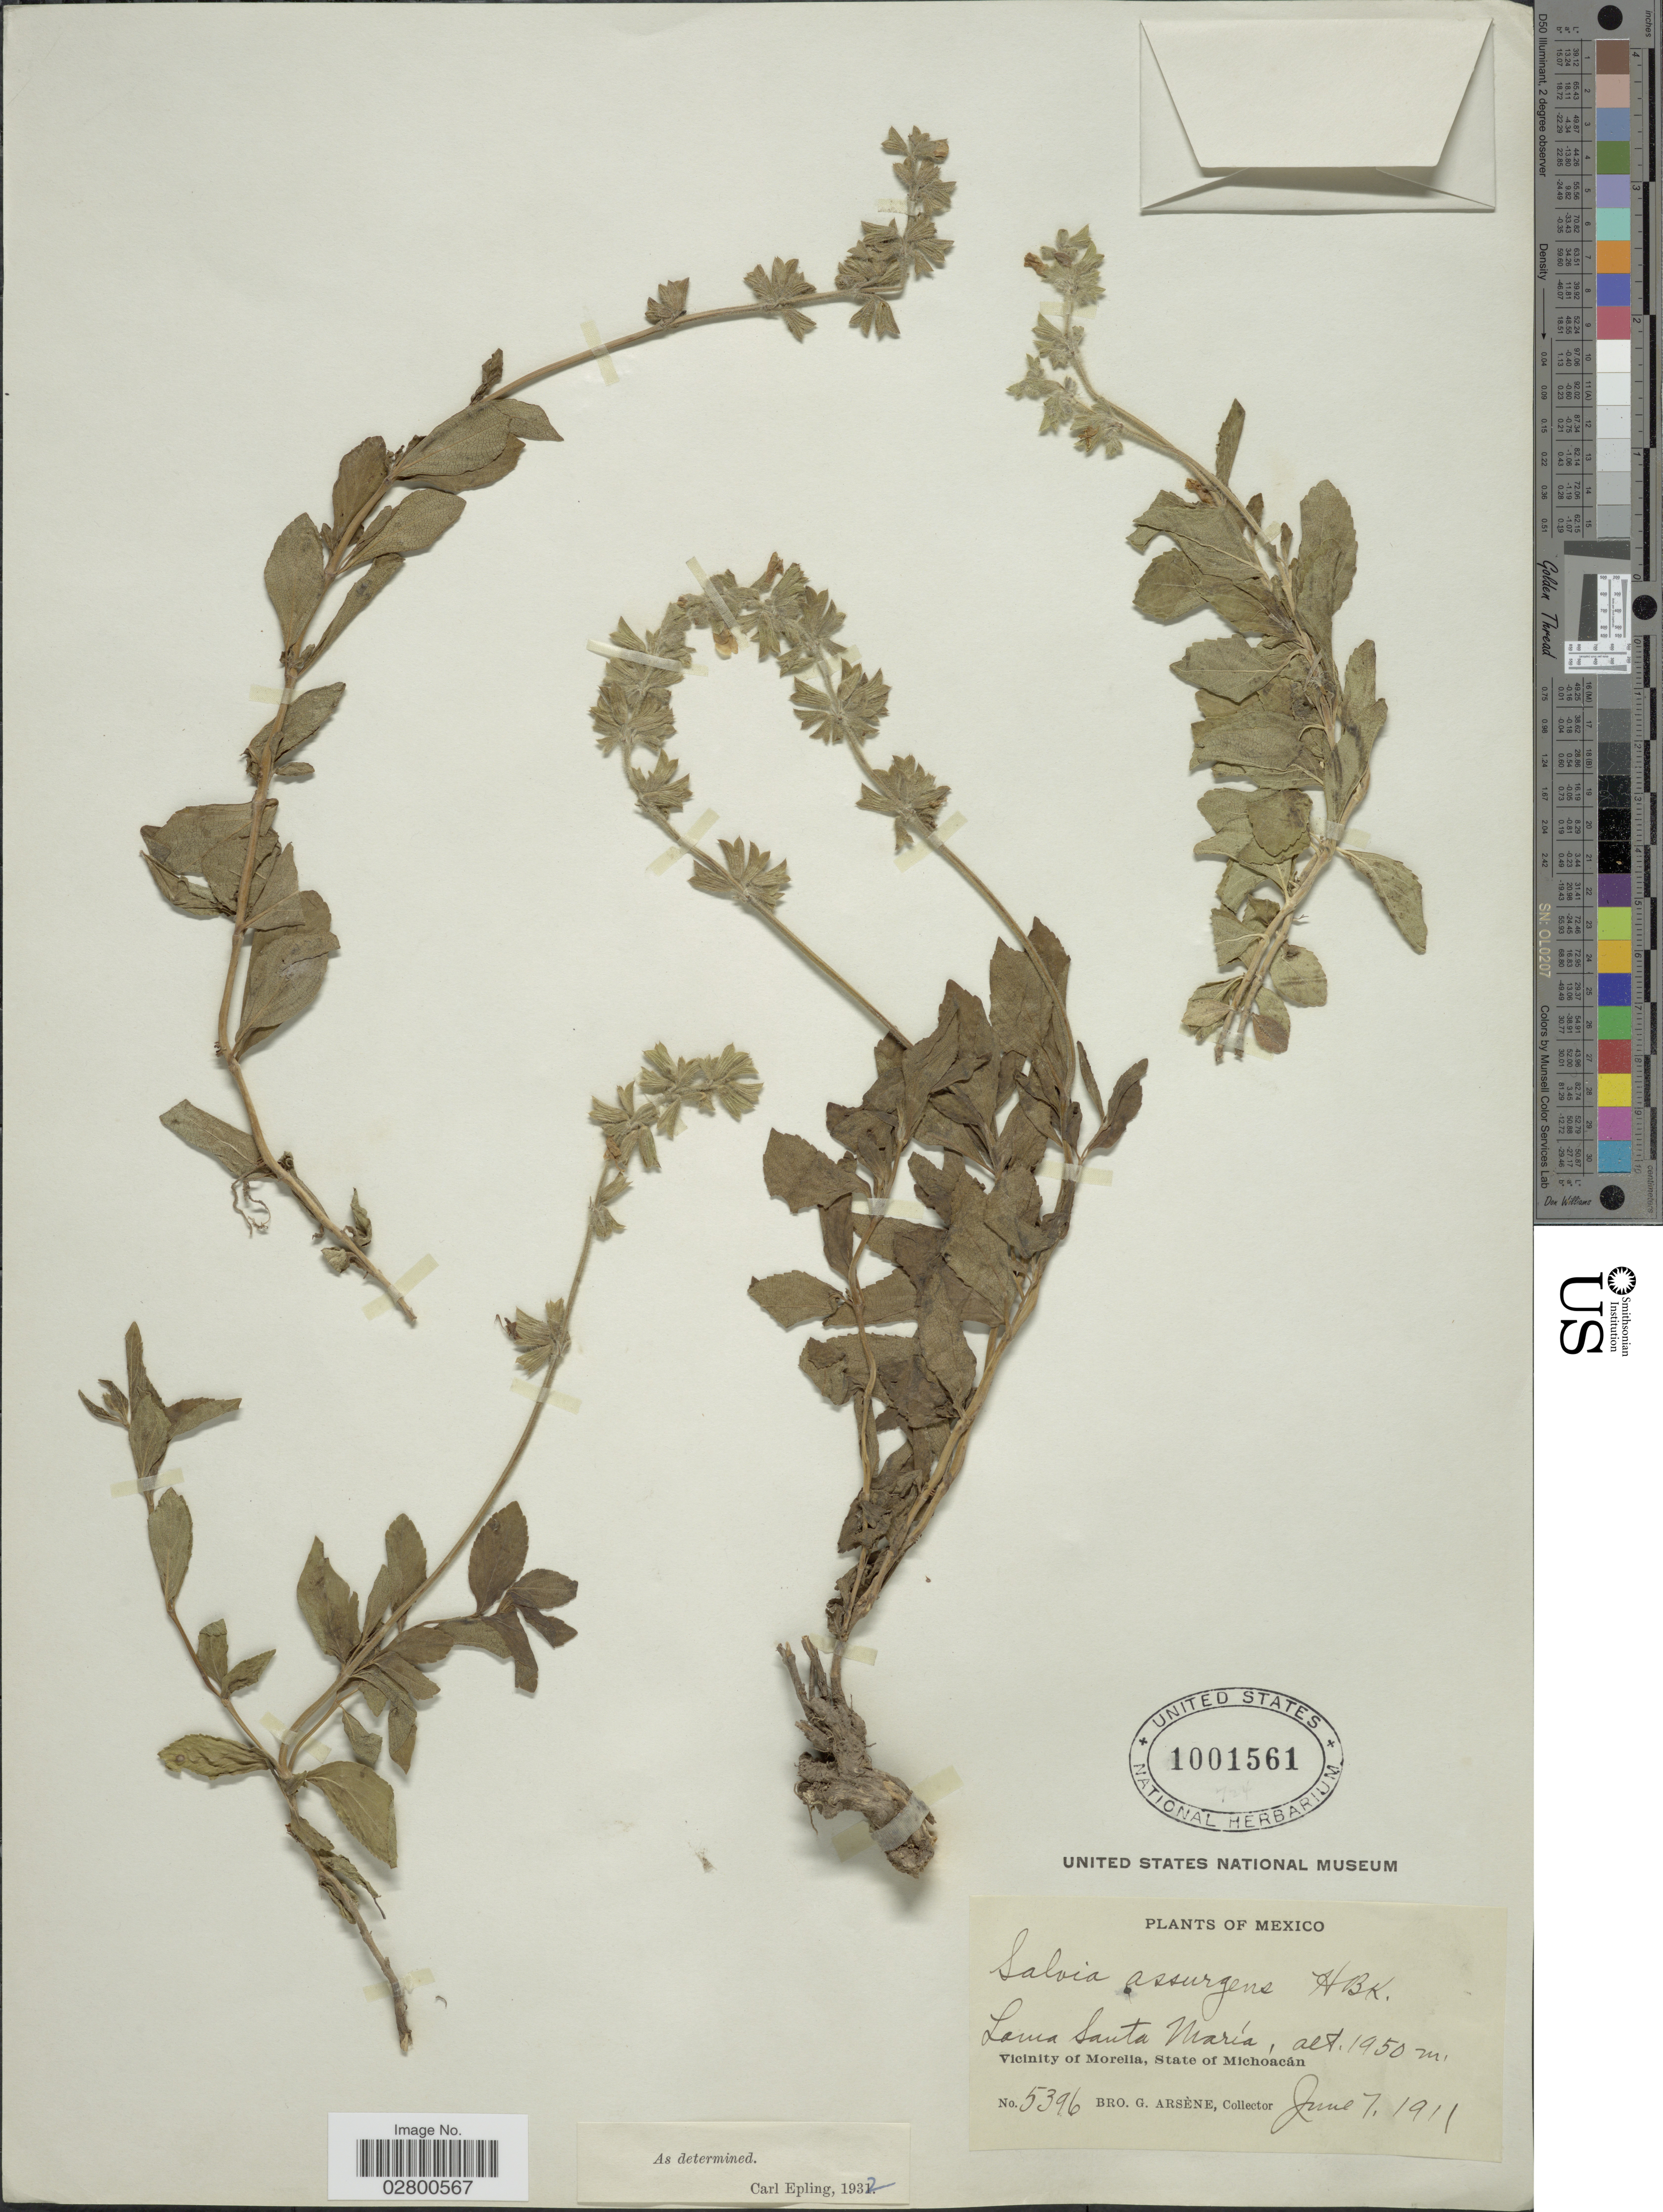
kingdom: Plantae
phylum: Tracheophyta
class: Magnoliopsida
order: Lamiales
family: Lamiaceae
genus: Salvia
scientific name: Salvia assurgens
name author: Kunth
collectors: Bro. G. Arsène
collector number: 5396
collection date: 1911-06-07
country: Mexico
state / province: Michoacán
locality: Lama Santa María. Vicinity of Morelia.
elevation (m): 1950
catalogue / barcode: US 1001561